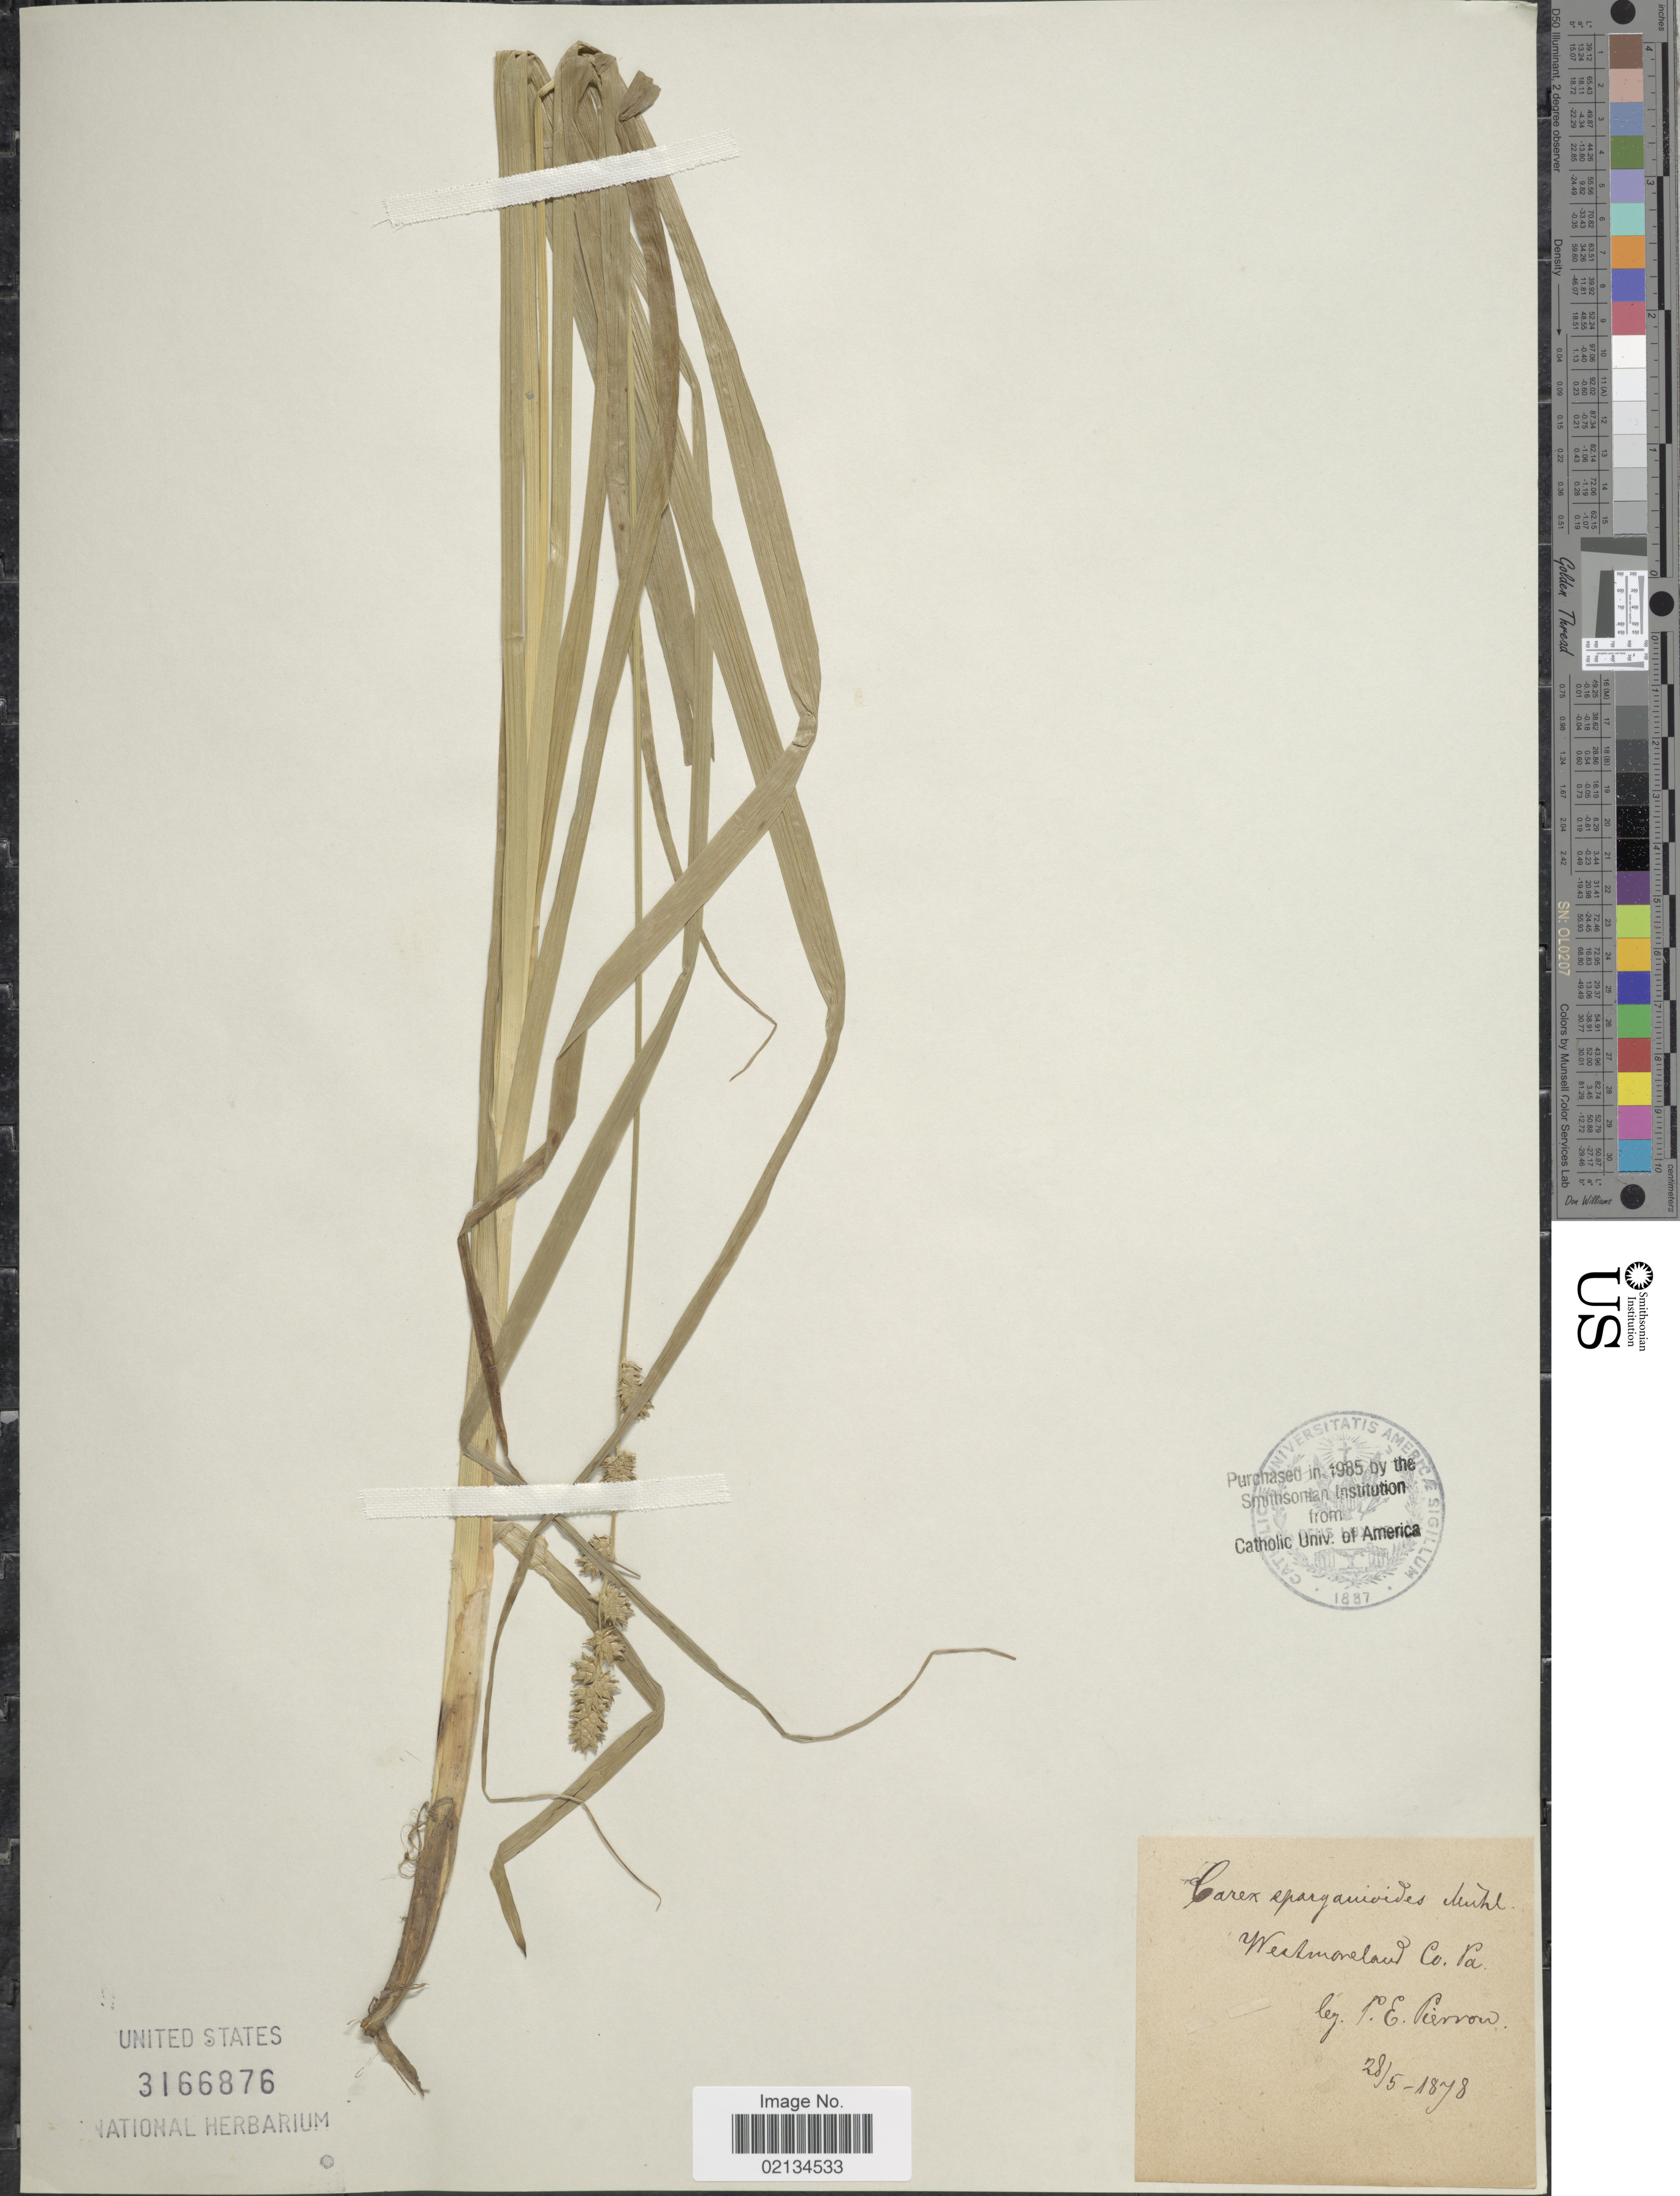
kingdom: Plantae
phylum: Tracheophyta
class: Liliopsida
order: Poales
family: Cyperaceae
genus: Carex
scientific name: Carex sparganioides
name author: Muhl. ex Willd.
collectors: P. Pierron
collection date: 1878-05-28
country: United States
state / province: Pennsylvania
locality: Westmoreland Co.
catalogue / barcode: US 3166876